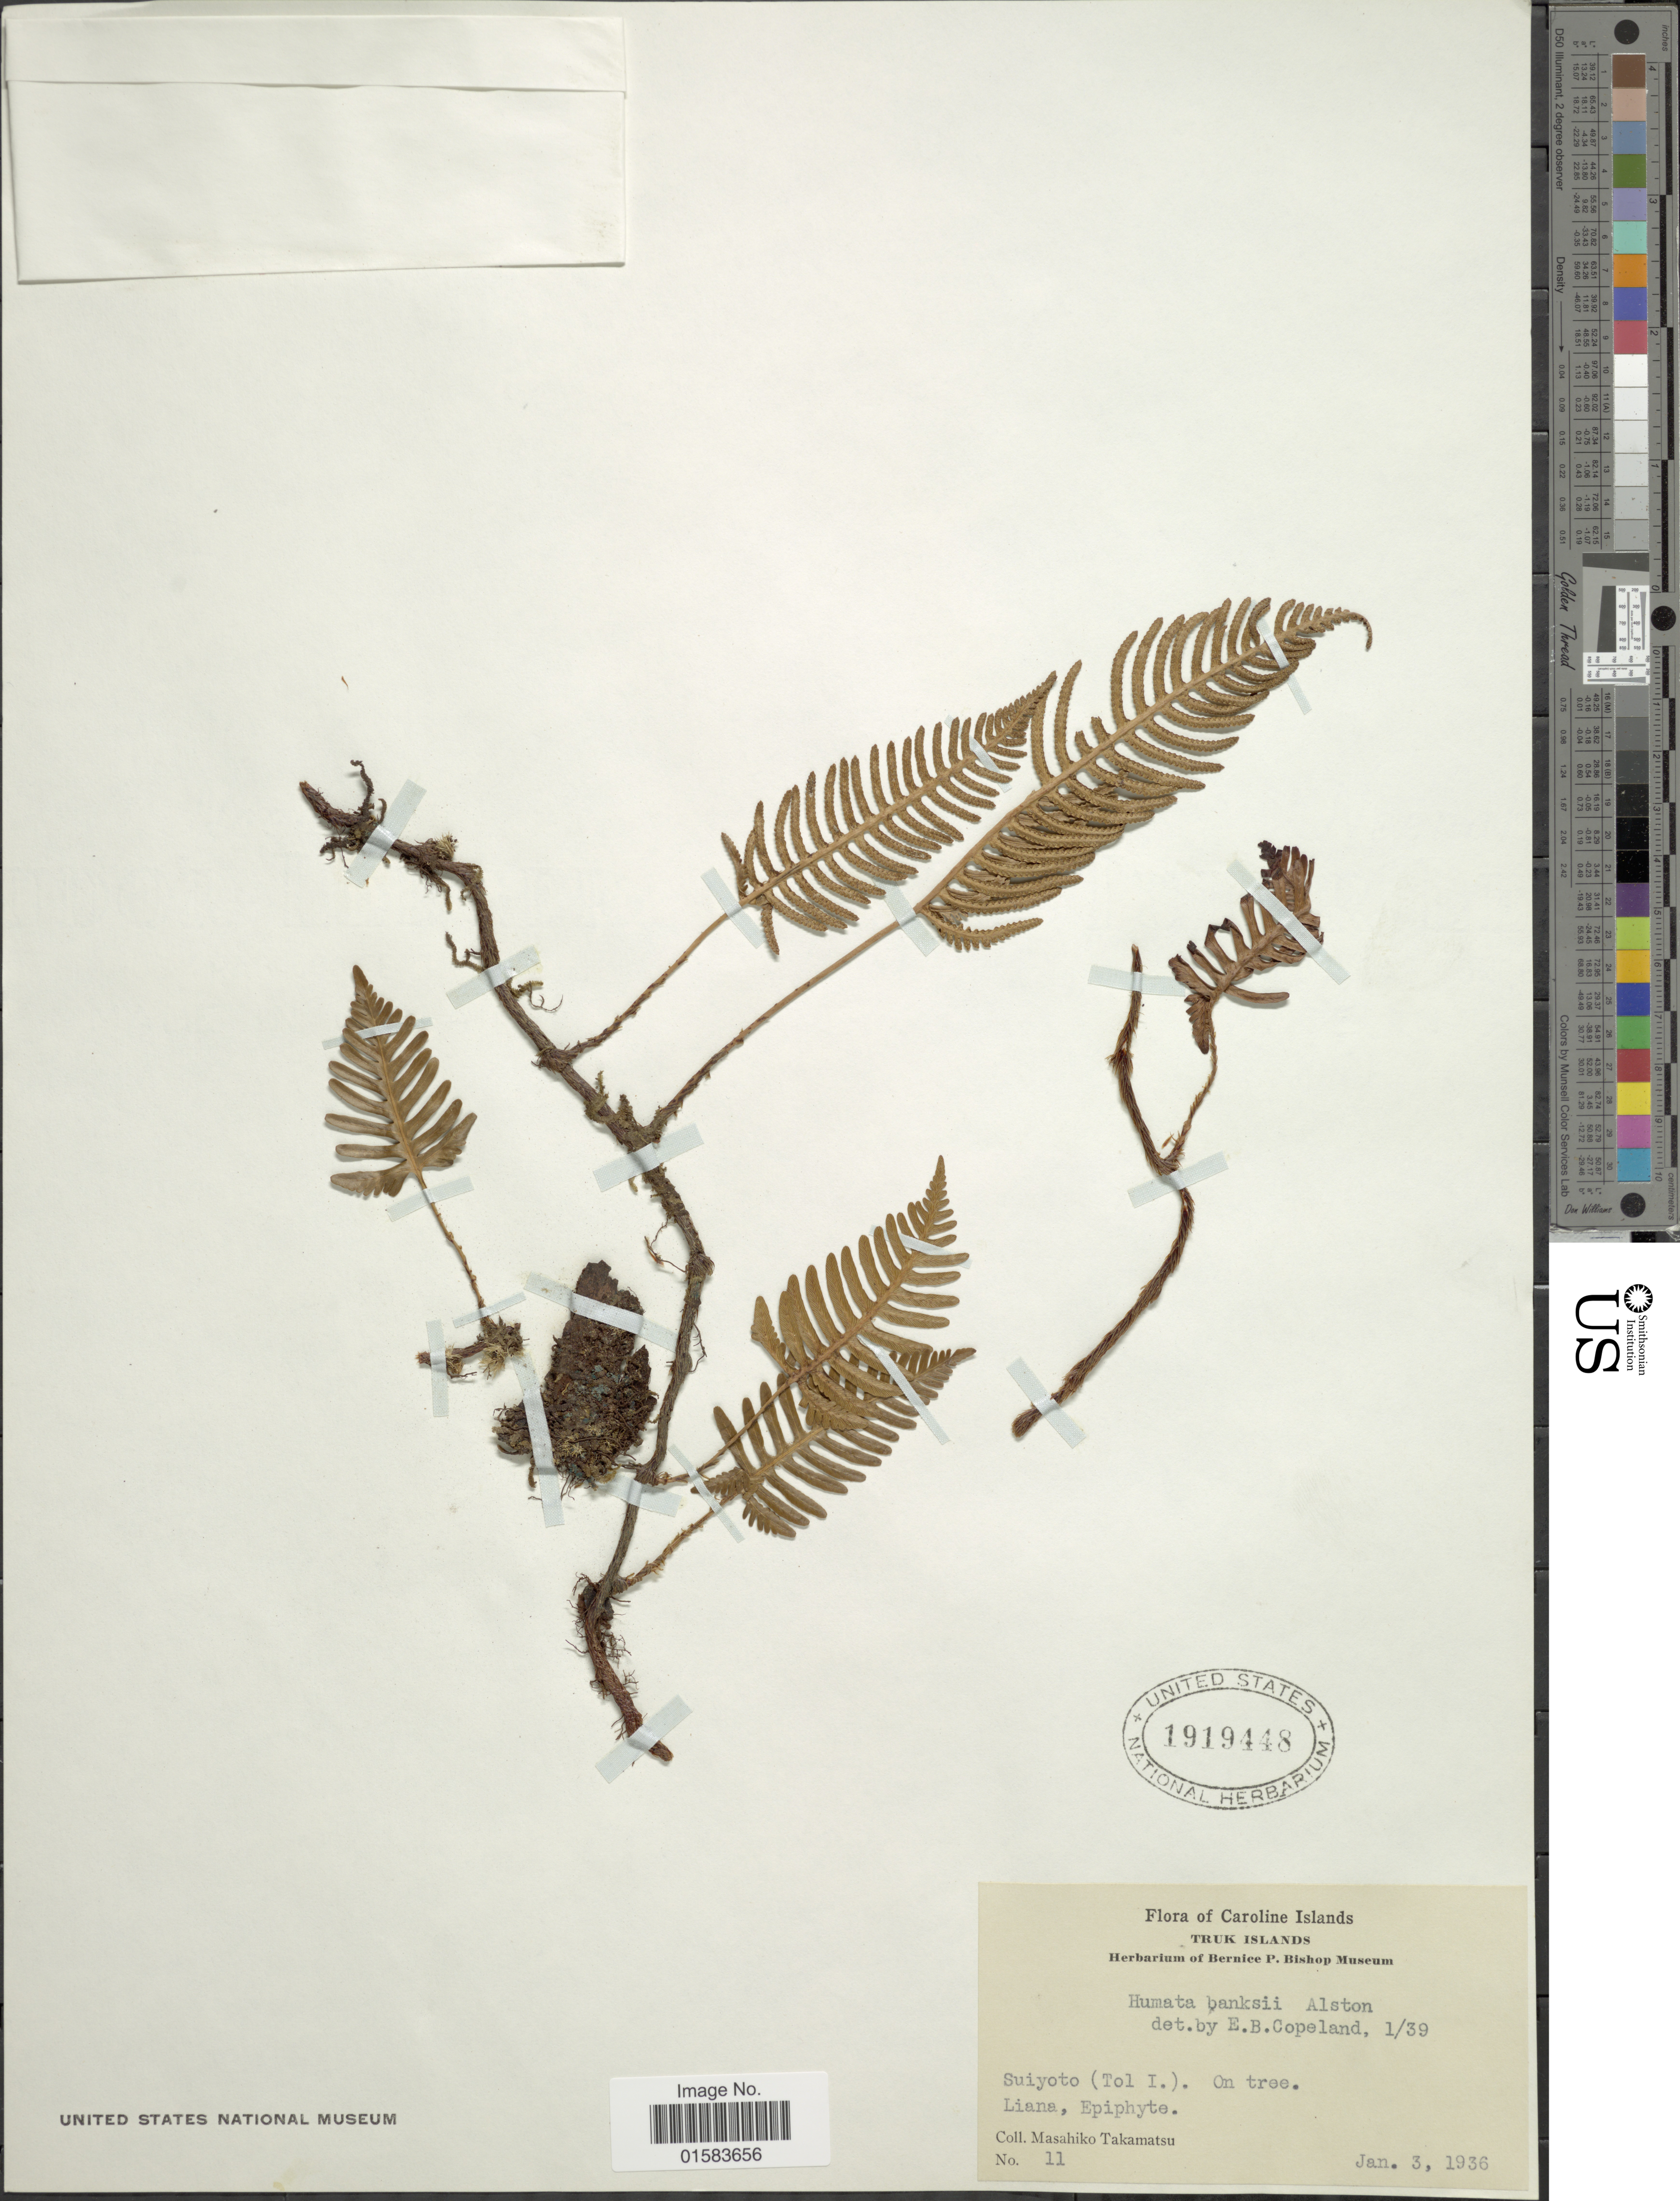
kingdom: Plantae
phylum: Tracheophyta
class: Polypodiopsida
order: Polypodiales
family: Davalliaceae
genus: Davallia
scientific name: Davallia pectinata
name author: Sm.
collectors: M. Takamatsu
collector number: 11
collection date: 1936-01-03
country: Micronesia, Federated States of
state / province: Truk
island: Tol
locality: Caroline Islands, Suiyoto (Tol I), Liana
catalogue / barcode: US 1919448